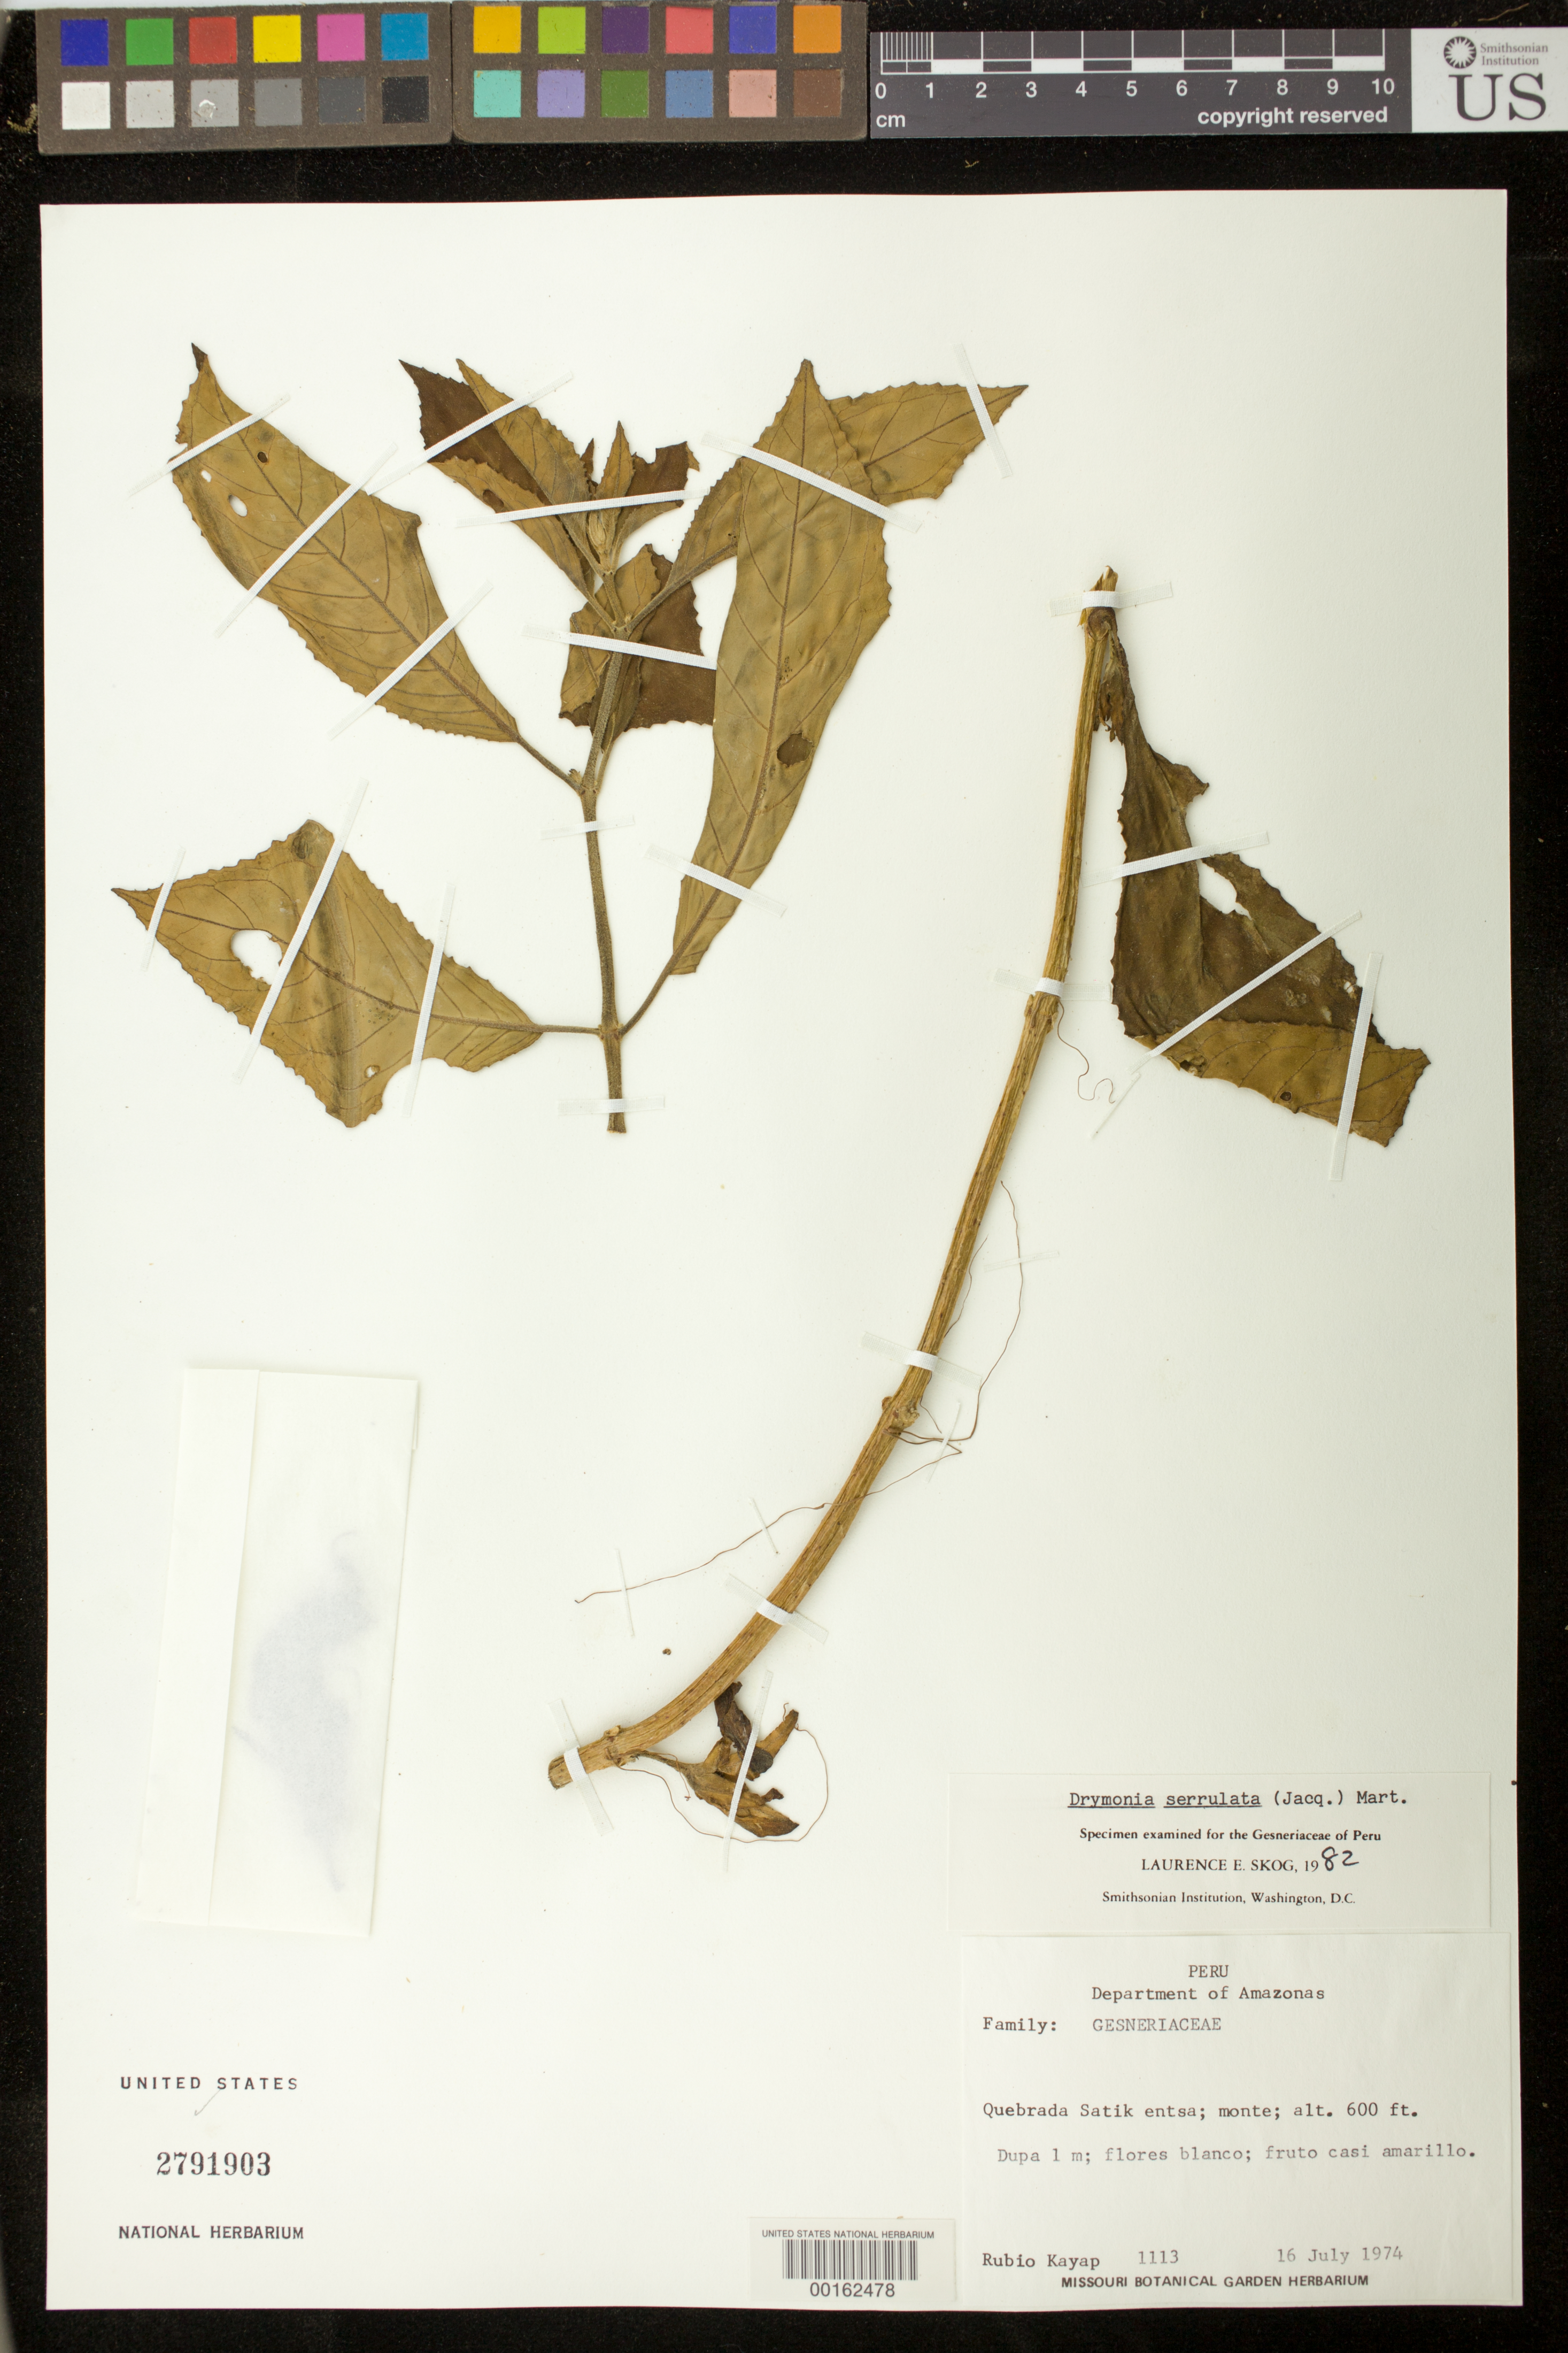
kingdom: Plantae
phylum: Tracheophyta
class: Magnoliopsida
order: Lamiales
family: Gesneriaceae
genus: Drymonia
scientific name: Drymonia serrulata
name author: (Jacq.) Mart.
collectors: R. Kayap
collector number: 1113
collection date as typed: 16 Jul 1974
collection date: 1974-07-16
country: Peru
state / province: Amazonas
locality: Quebrada Satik entsa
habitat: Forest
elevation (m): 183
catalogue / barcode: US 2791903